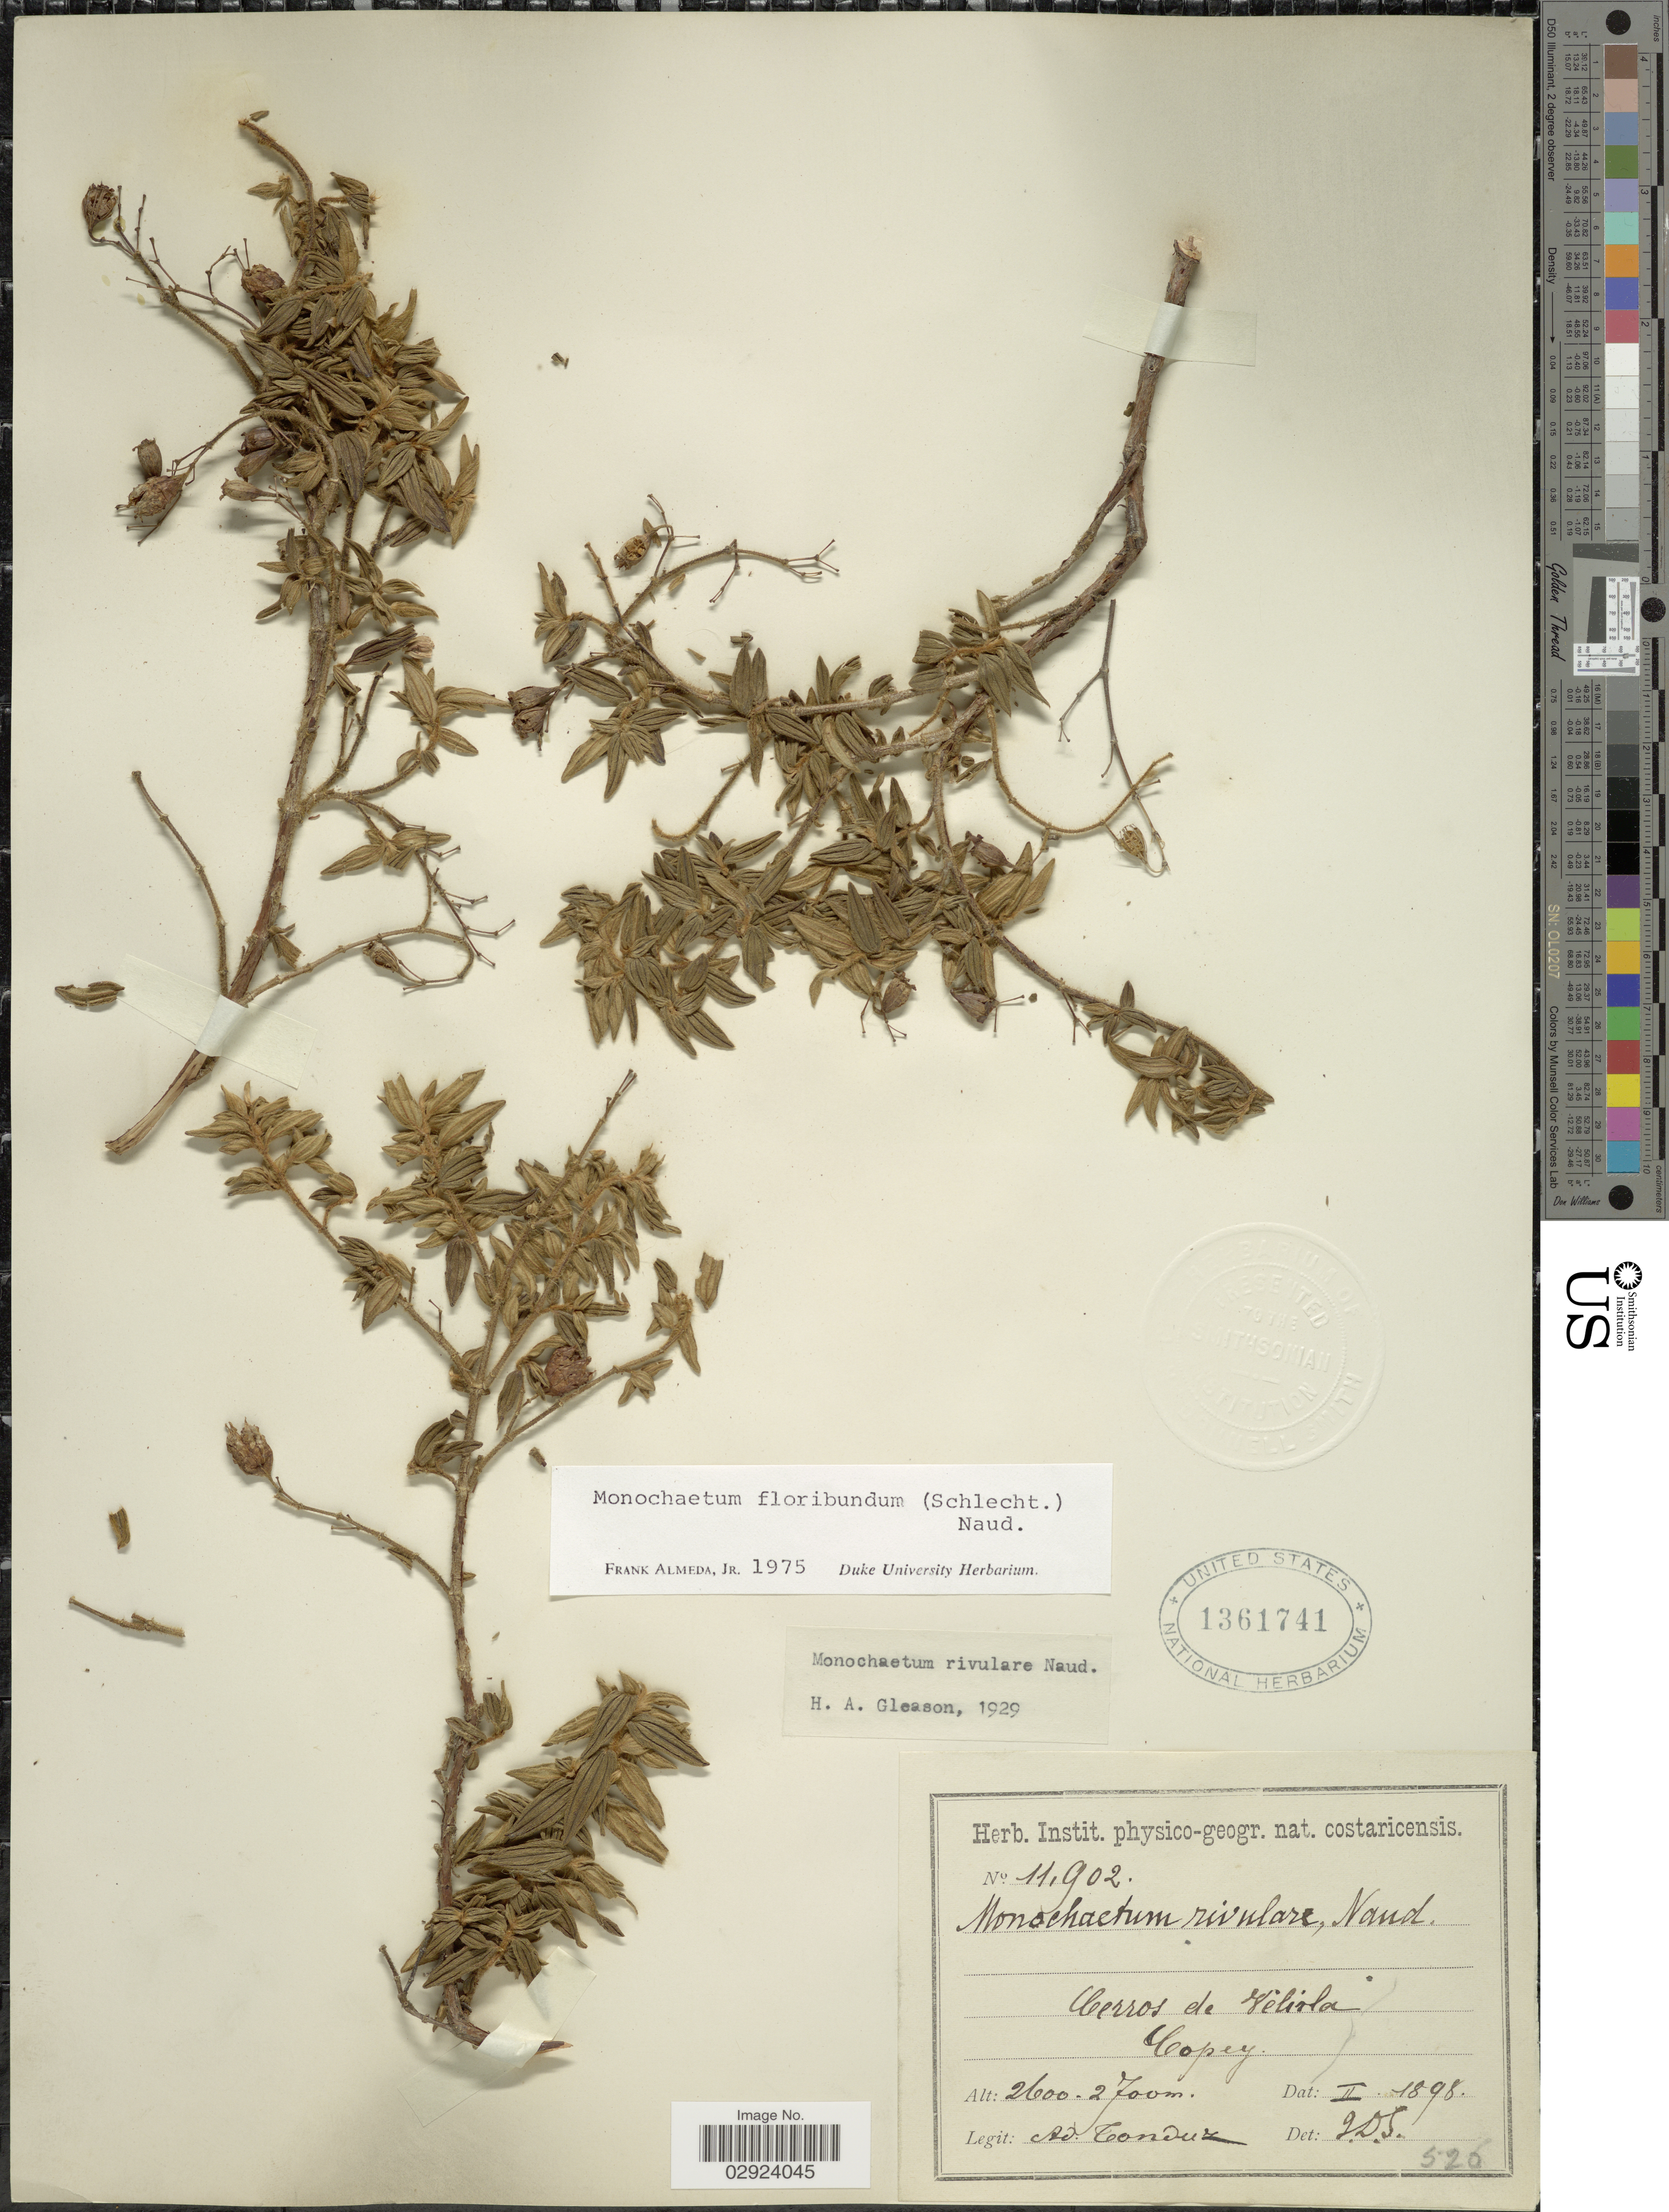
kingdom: Plantae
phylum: Tracheophyta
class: Magnoliopsida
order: Myrtales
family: Melastomataceae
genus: Monochaetum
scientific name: Monochaetum floribundum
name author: (Schltdl.) Naudin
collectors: A. Tonduz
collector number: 11902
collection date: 1898-02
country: Costa Rica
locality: Cerros de Velirla. Copey.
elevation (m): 2600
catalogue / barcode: US 1361741